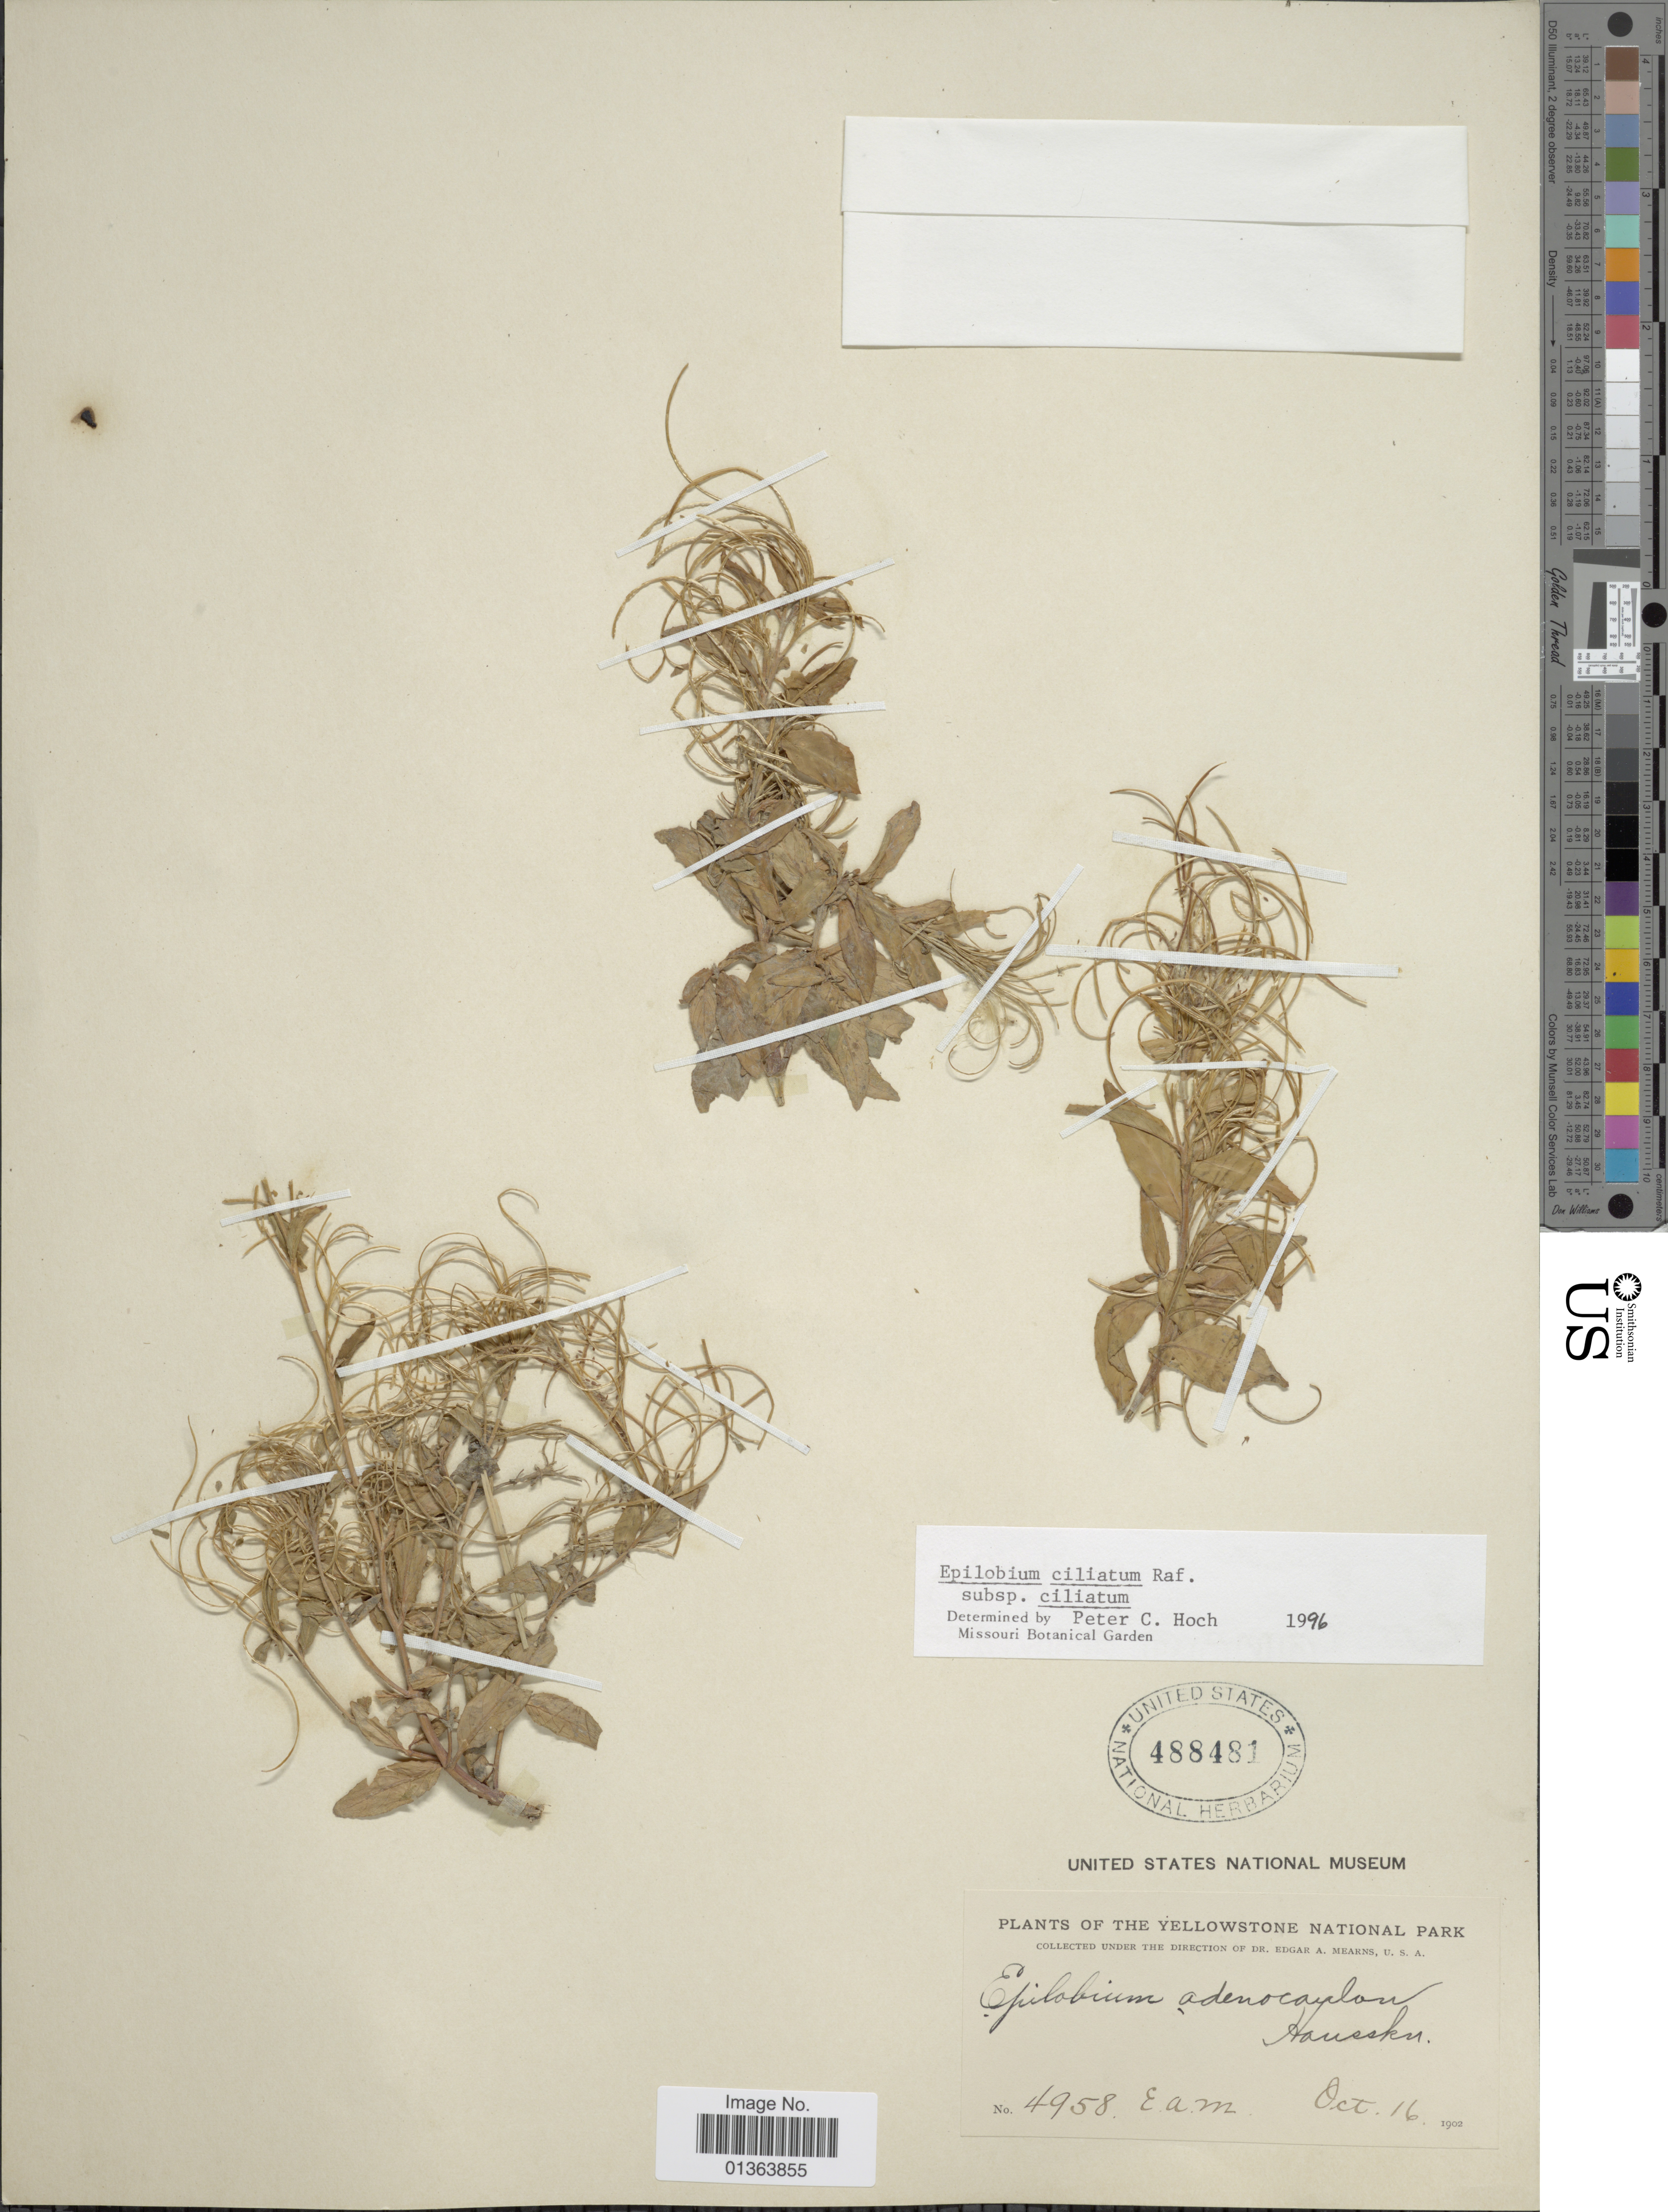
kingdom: Plantae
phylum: Tracheophyta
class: Magnoliopsida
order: Myrtales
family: Onagraceae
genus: Epilobium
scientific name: Epilobium ciliatum subsp. ciliatum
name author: Raf.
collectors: E. A. Mearns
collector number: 4958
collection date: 1902-10-16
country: United States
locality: Yellowstone National Park.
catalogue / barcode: US 488481